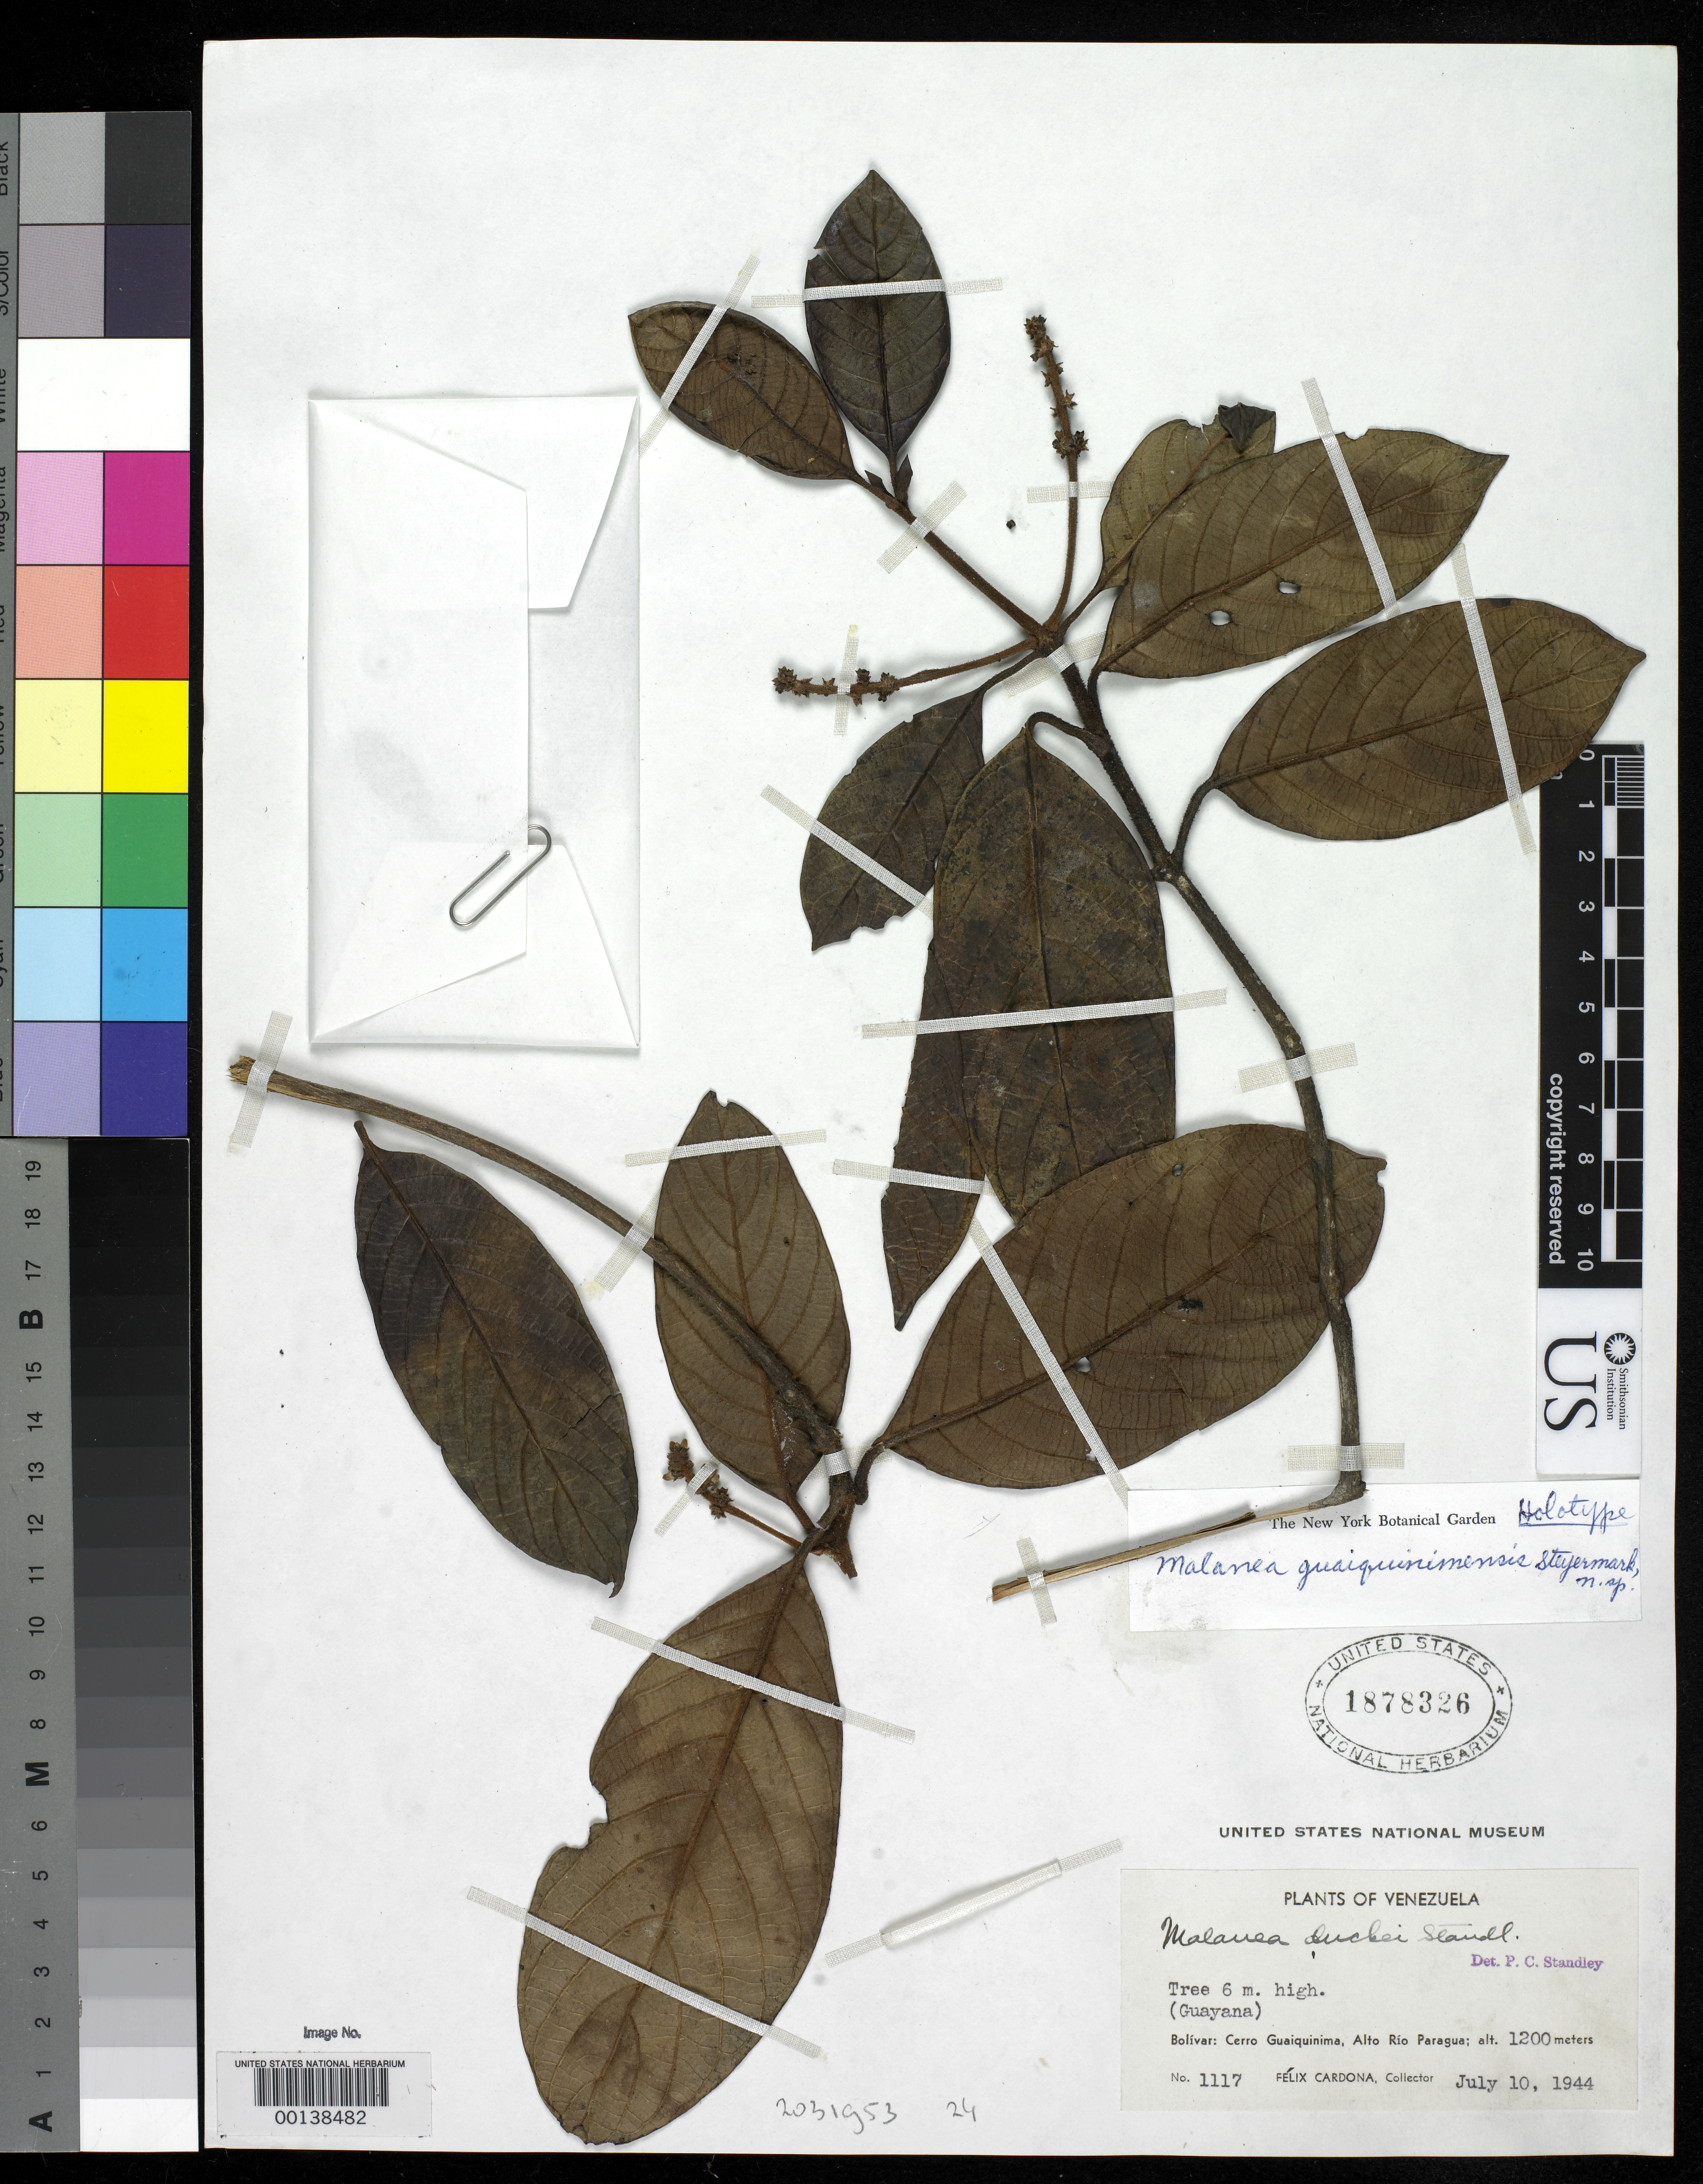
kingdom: Plantae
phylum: Tracheophyta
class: Magnoliopsida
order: Gentianales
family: Rubiaceae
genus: Malanea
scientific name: Malanea guaiquinimensis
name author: Steyerm.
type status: Holotype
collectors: F. Cardona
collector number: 1117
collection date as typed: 10 Jul 1944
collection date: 1944-07-10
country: Venezuela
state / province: Bolivar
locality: Cerro Guaiquinima.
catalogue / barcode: US 1878326